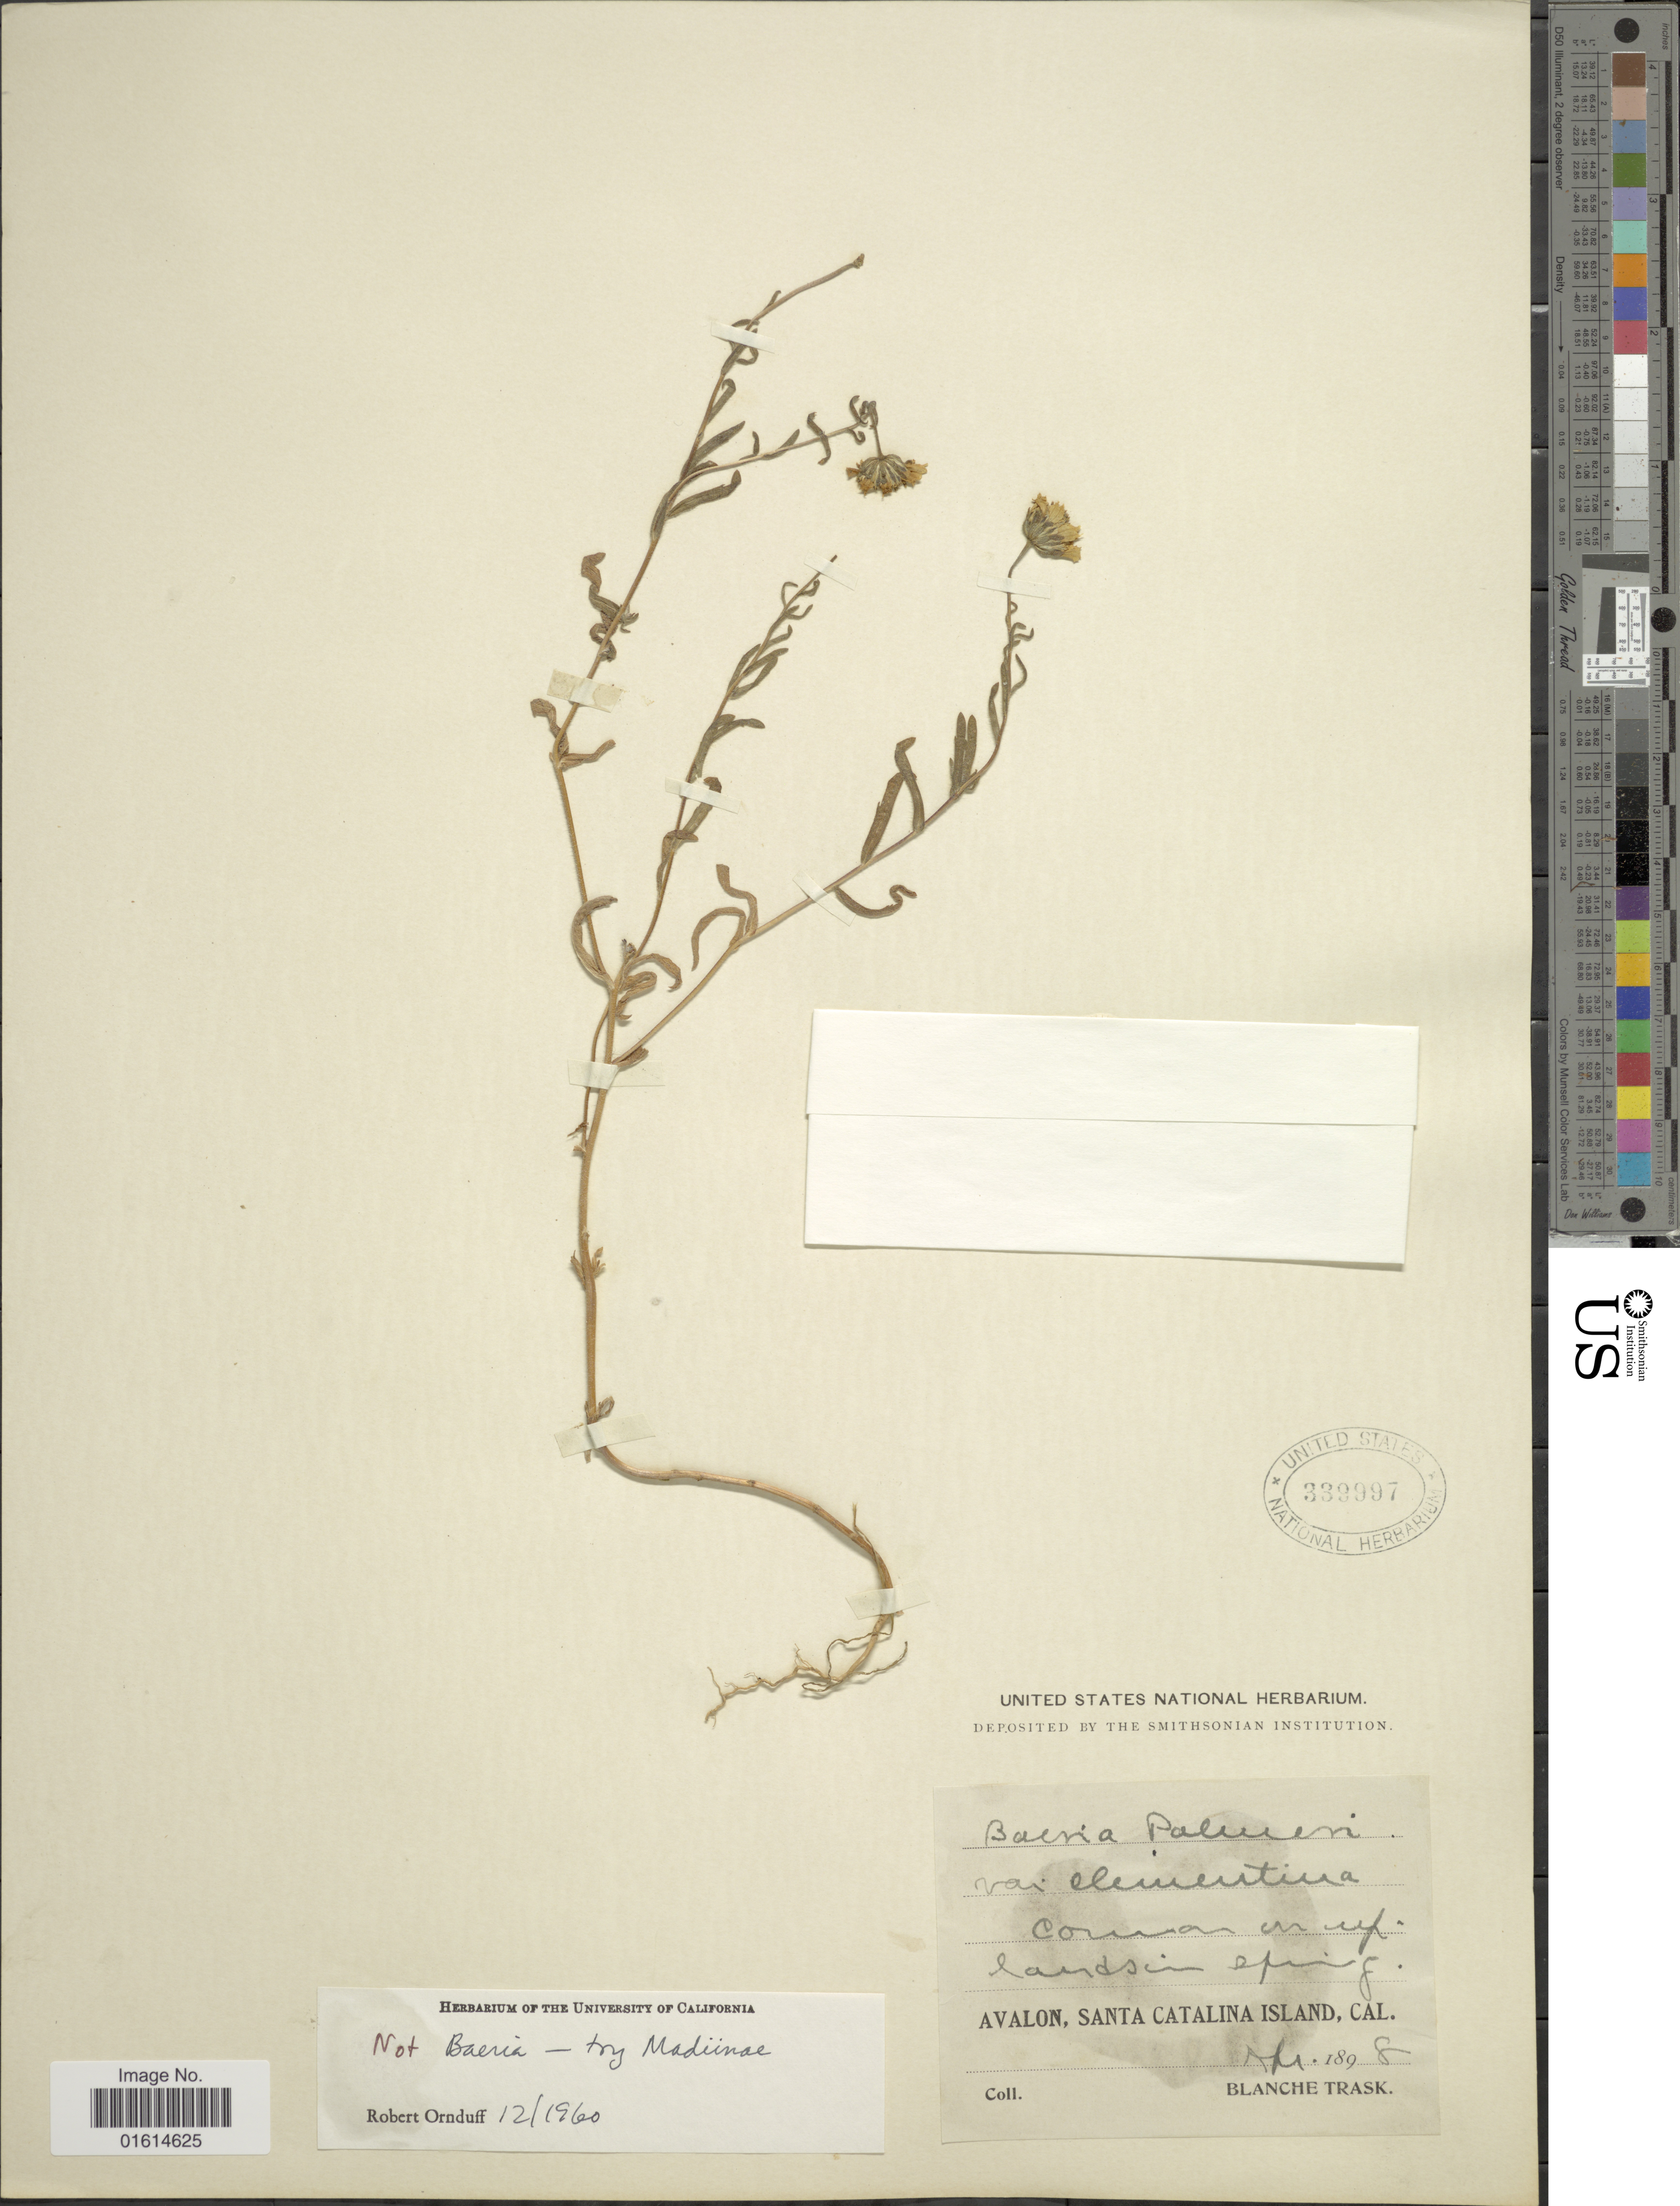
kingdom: Plantae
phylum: Tracheophyta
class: Magnoliopsida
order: Asterales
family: Asteraceae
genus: Layia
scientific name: Layia sp.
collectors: B. Trask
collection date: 1898-04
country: United States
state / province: California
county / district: Los Angeles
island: Santa Catalina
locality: Avalon, Santa Catalina Island, Cal.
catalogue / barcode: US 339997